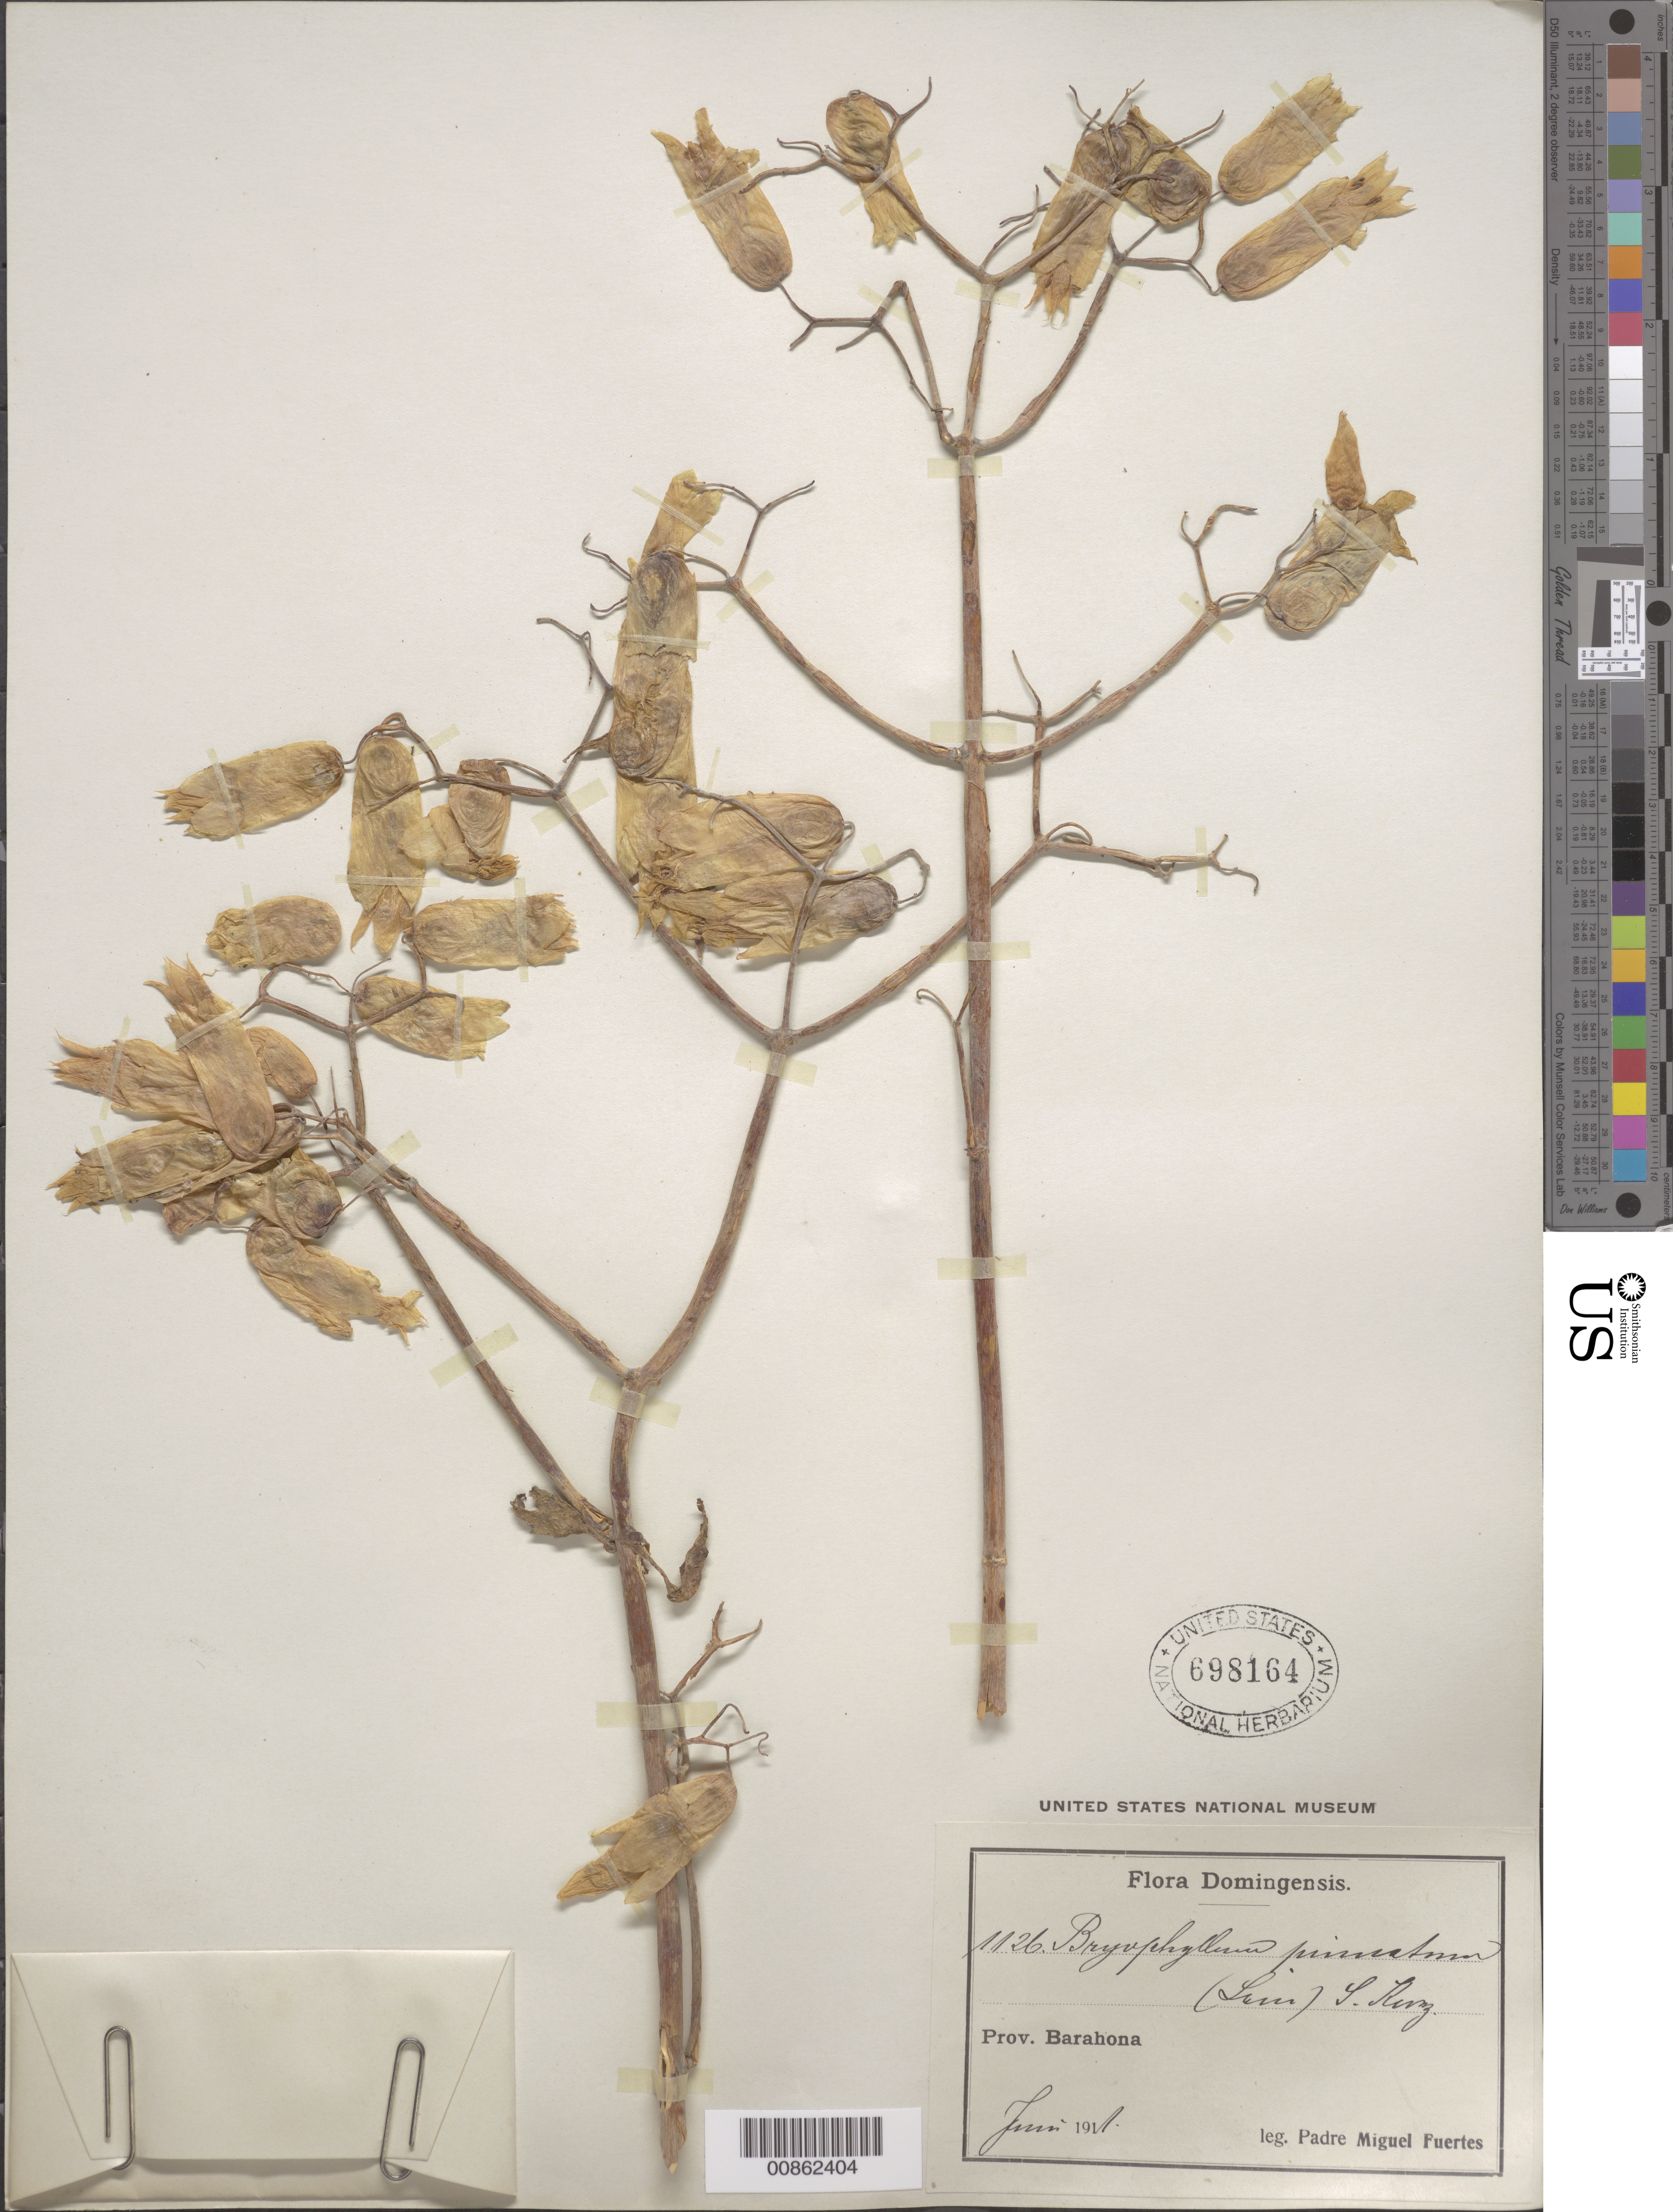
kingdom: Plantae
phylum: Tracheophyta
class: Magnoliopsida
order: Saxifragales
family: Crassulaceae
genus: Kalanchoe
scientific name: Kalanchoe pinnata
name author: (Lam.) Pers.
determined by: Strong, Mark T., (BOT), Smithsonian Institution - National Museum of Natural History (UNITED STATES)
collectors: M. D. Fuertes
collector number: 1126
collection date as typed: Jun 1911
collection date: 1911-06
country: Dominican Republic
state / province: Barahona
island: Hispaniola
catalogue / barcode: US 698164